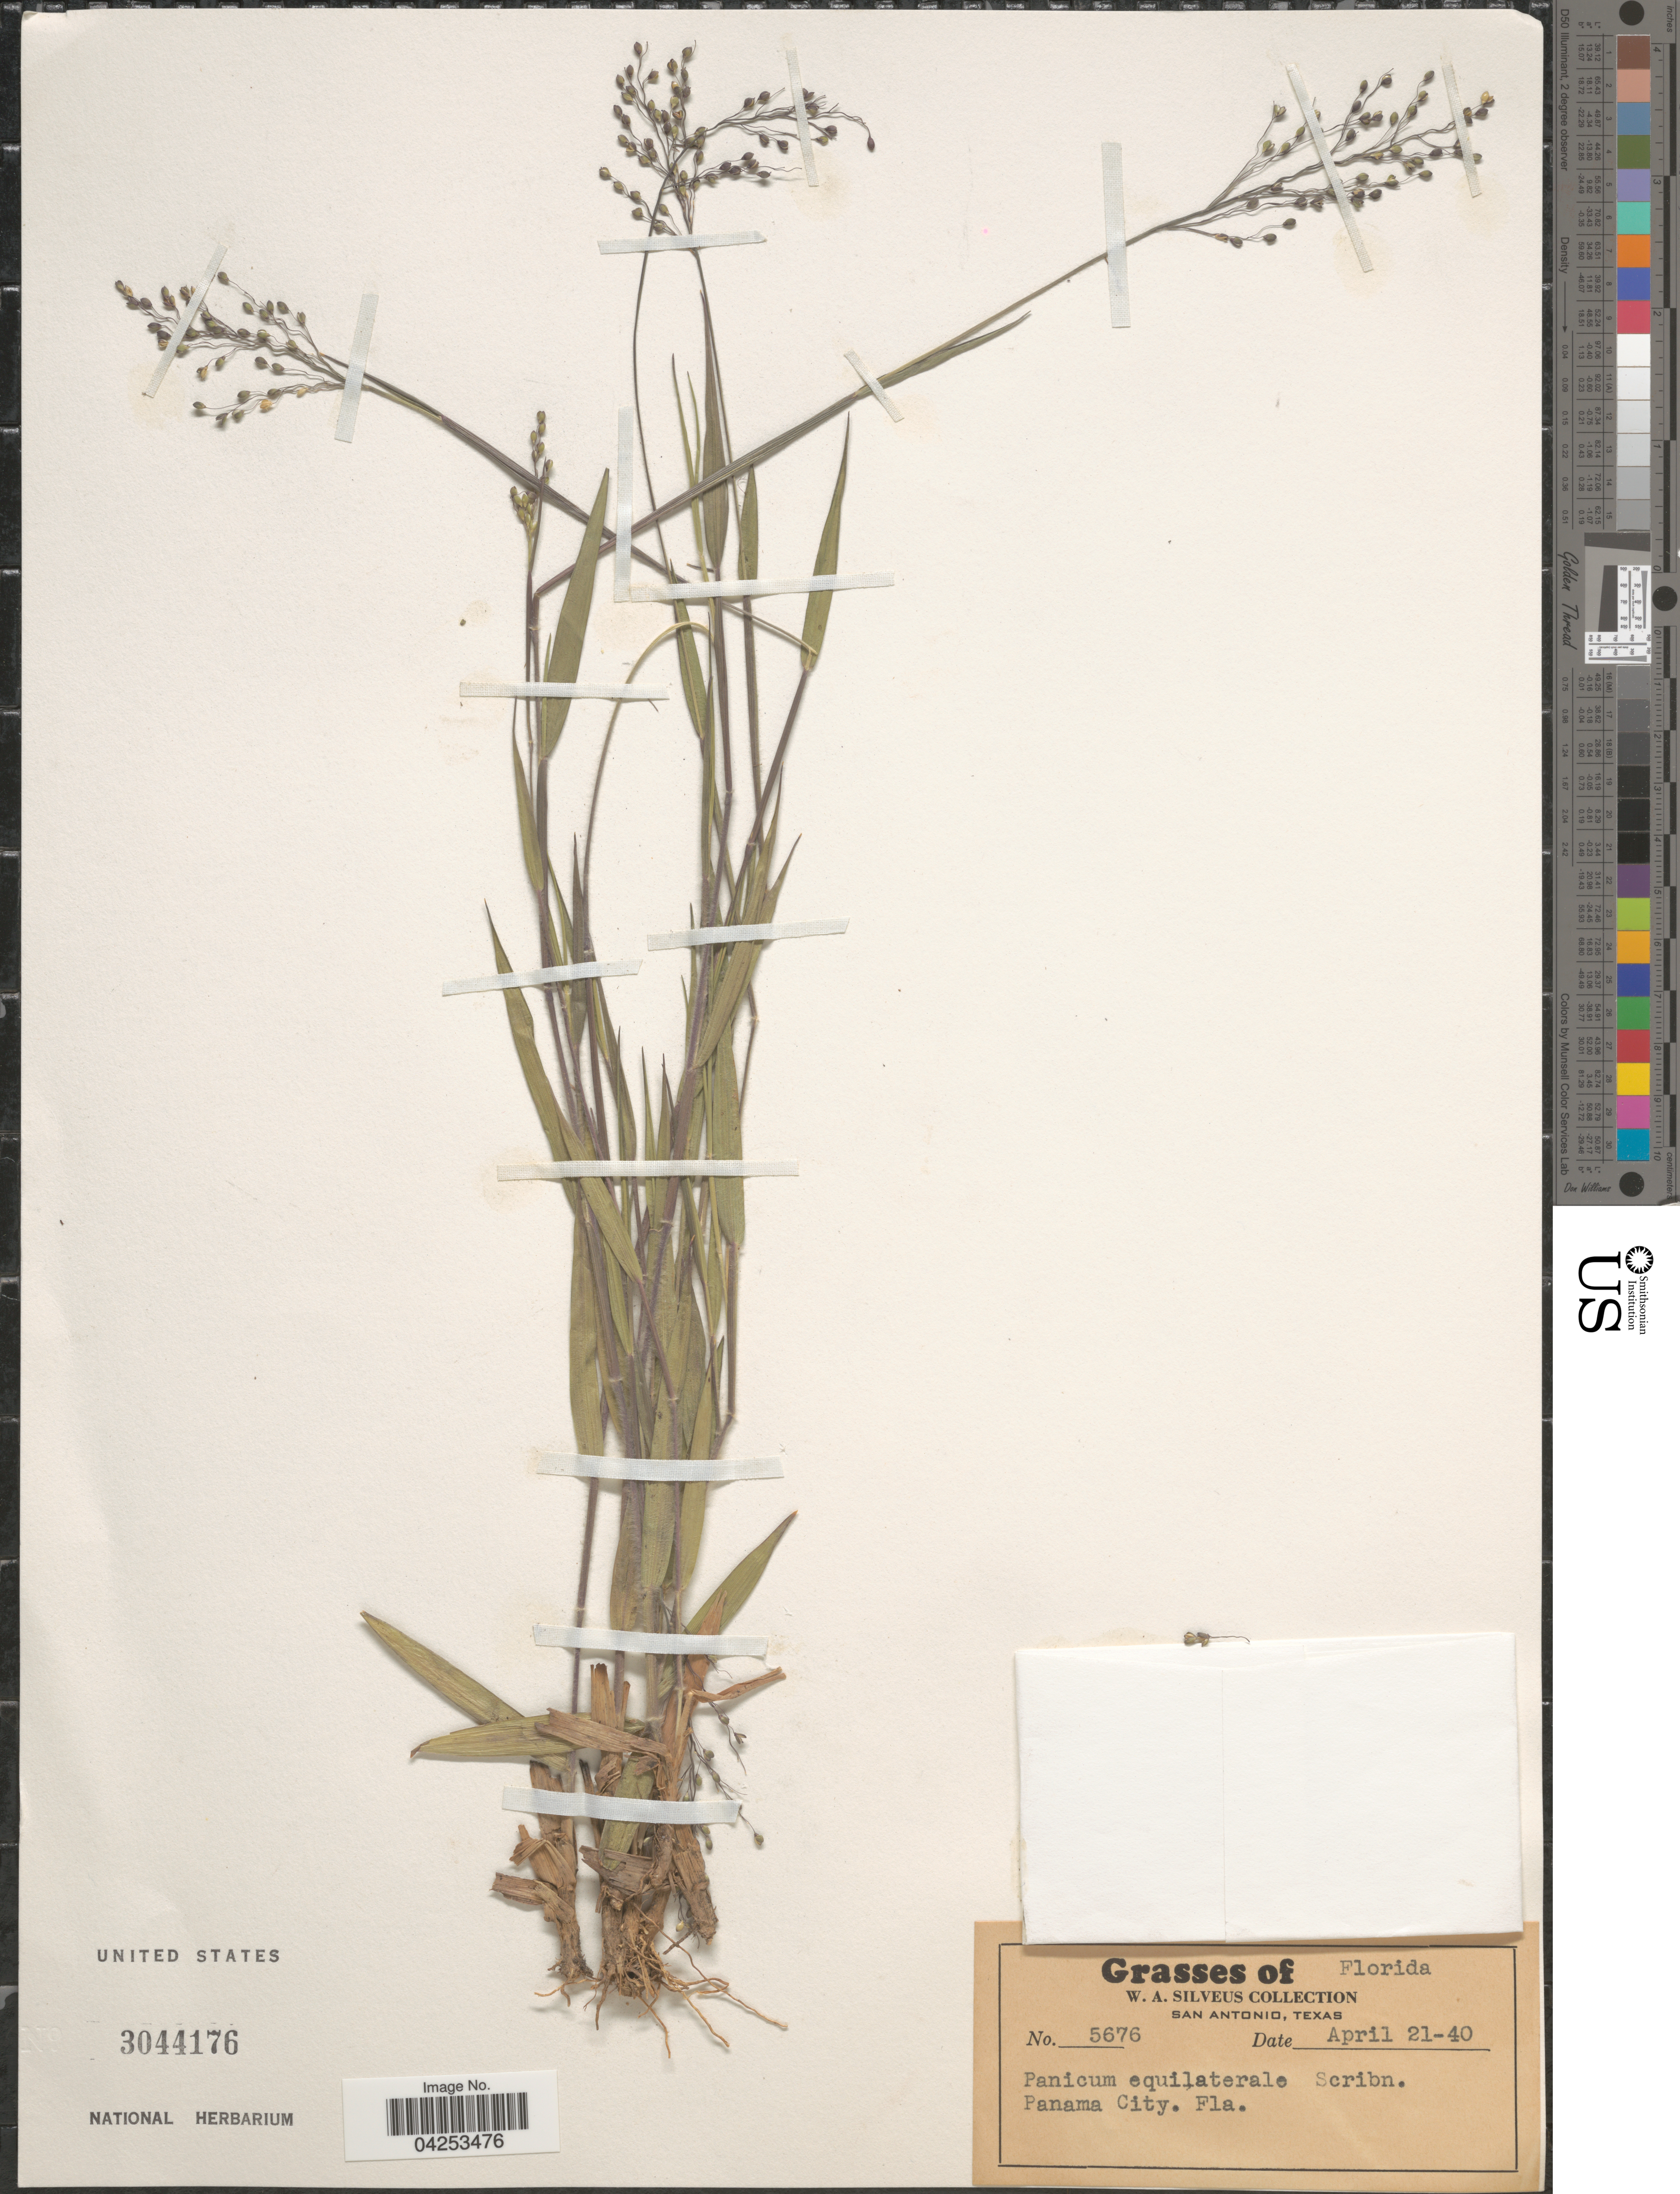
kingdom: Plantae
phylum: Tracheophyta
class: Liliopsida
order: Poales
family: Poaceae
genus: Dichanthelium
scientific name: Dichanthelium commutatum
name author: (Schult.) Gould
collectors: W. Silveus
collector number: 5676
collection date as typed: Transcribed d/m/y: 21/4/40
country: United States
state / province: Florida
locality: Panam City.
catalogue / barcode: US 3044176